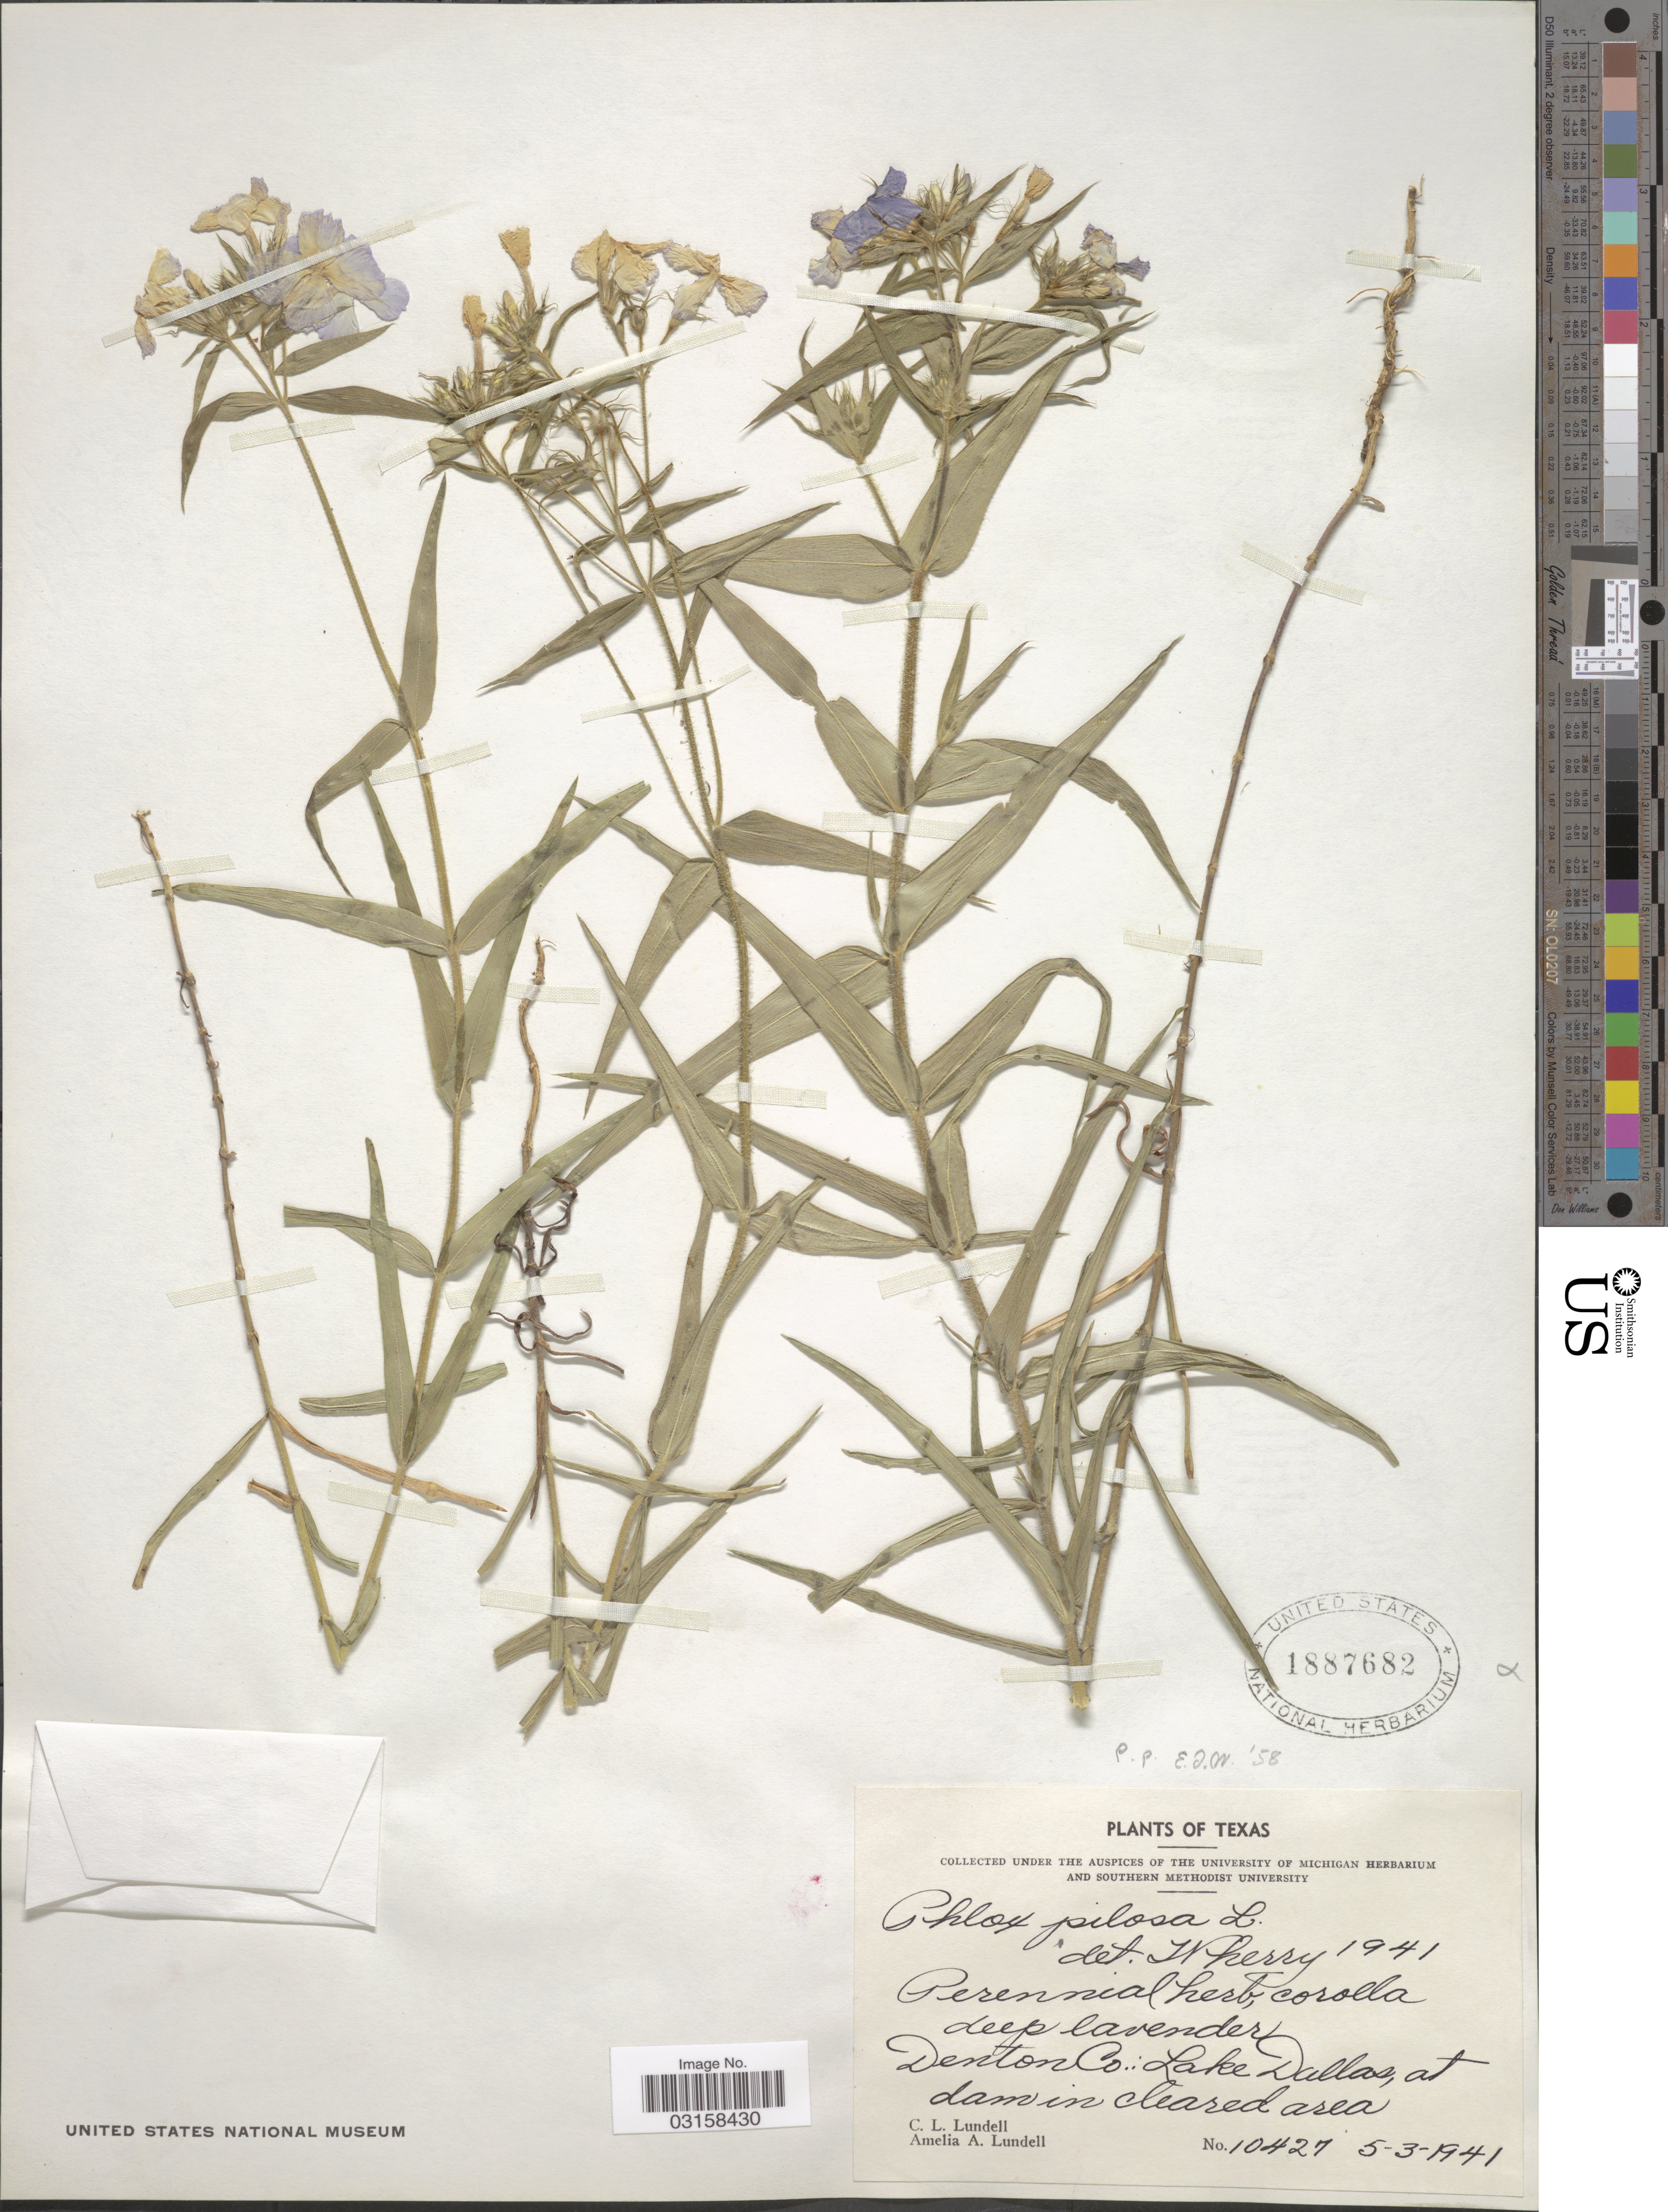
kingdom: Plantae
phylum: Tracheophyta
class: Magnoliopsida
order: Ericales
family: Polemoniaceae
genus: Phlox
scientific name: Phlox pilosa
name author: L.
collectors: C. L. Lundell & A. A. Lundell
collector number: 10427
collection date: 1941-05-03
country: United States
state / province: Texas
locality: Denton Co.: Lake Dallas, at dam in cleared area.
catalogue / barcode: US 1887682